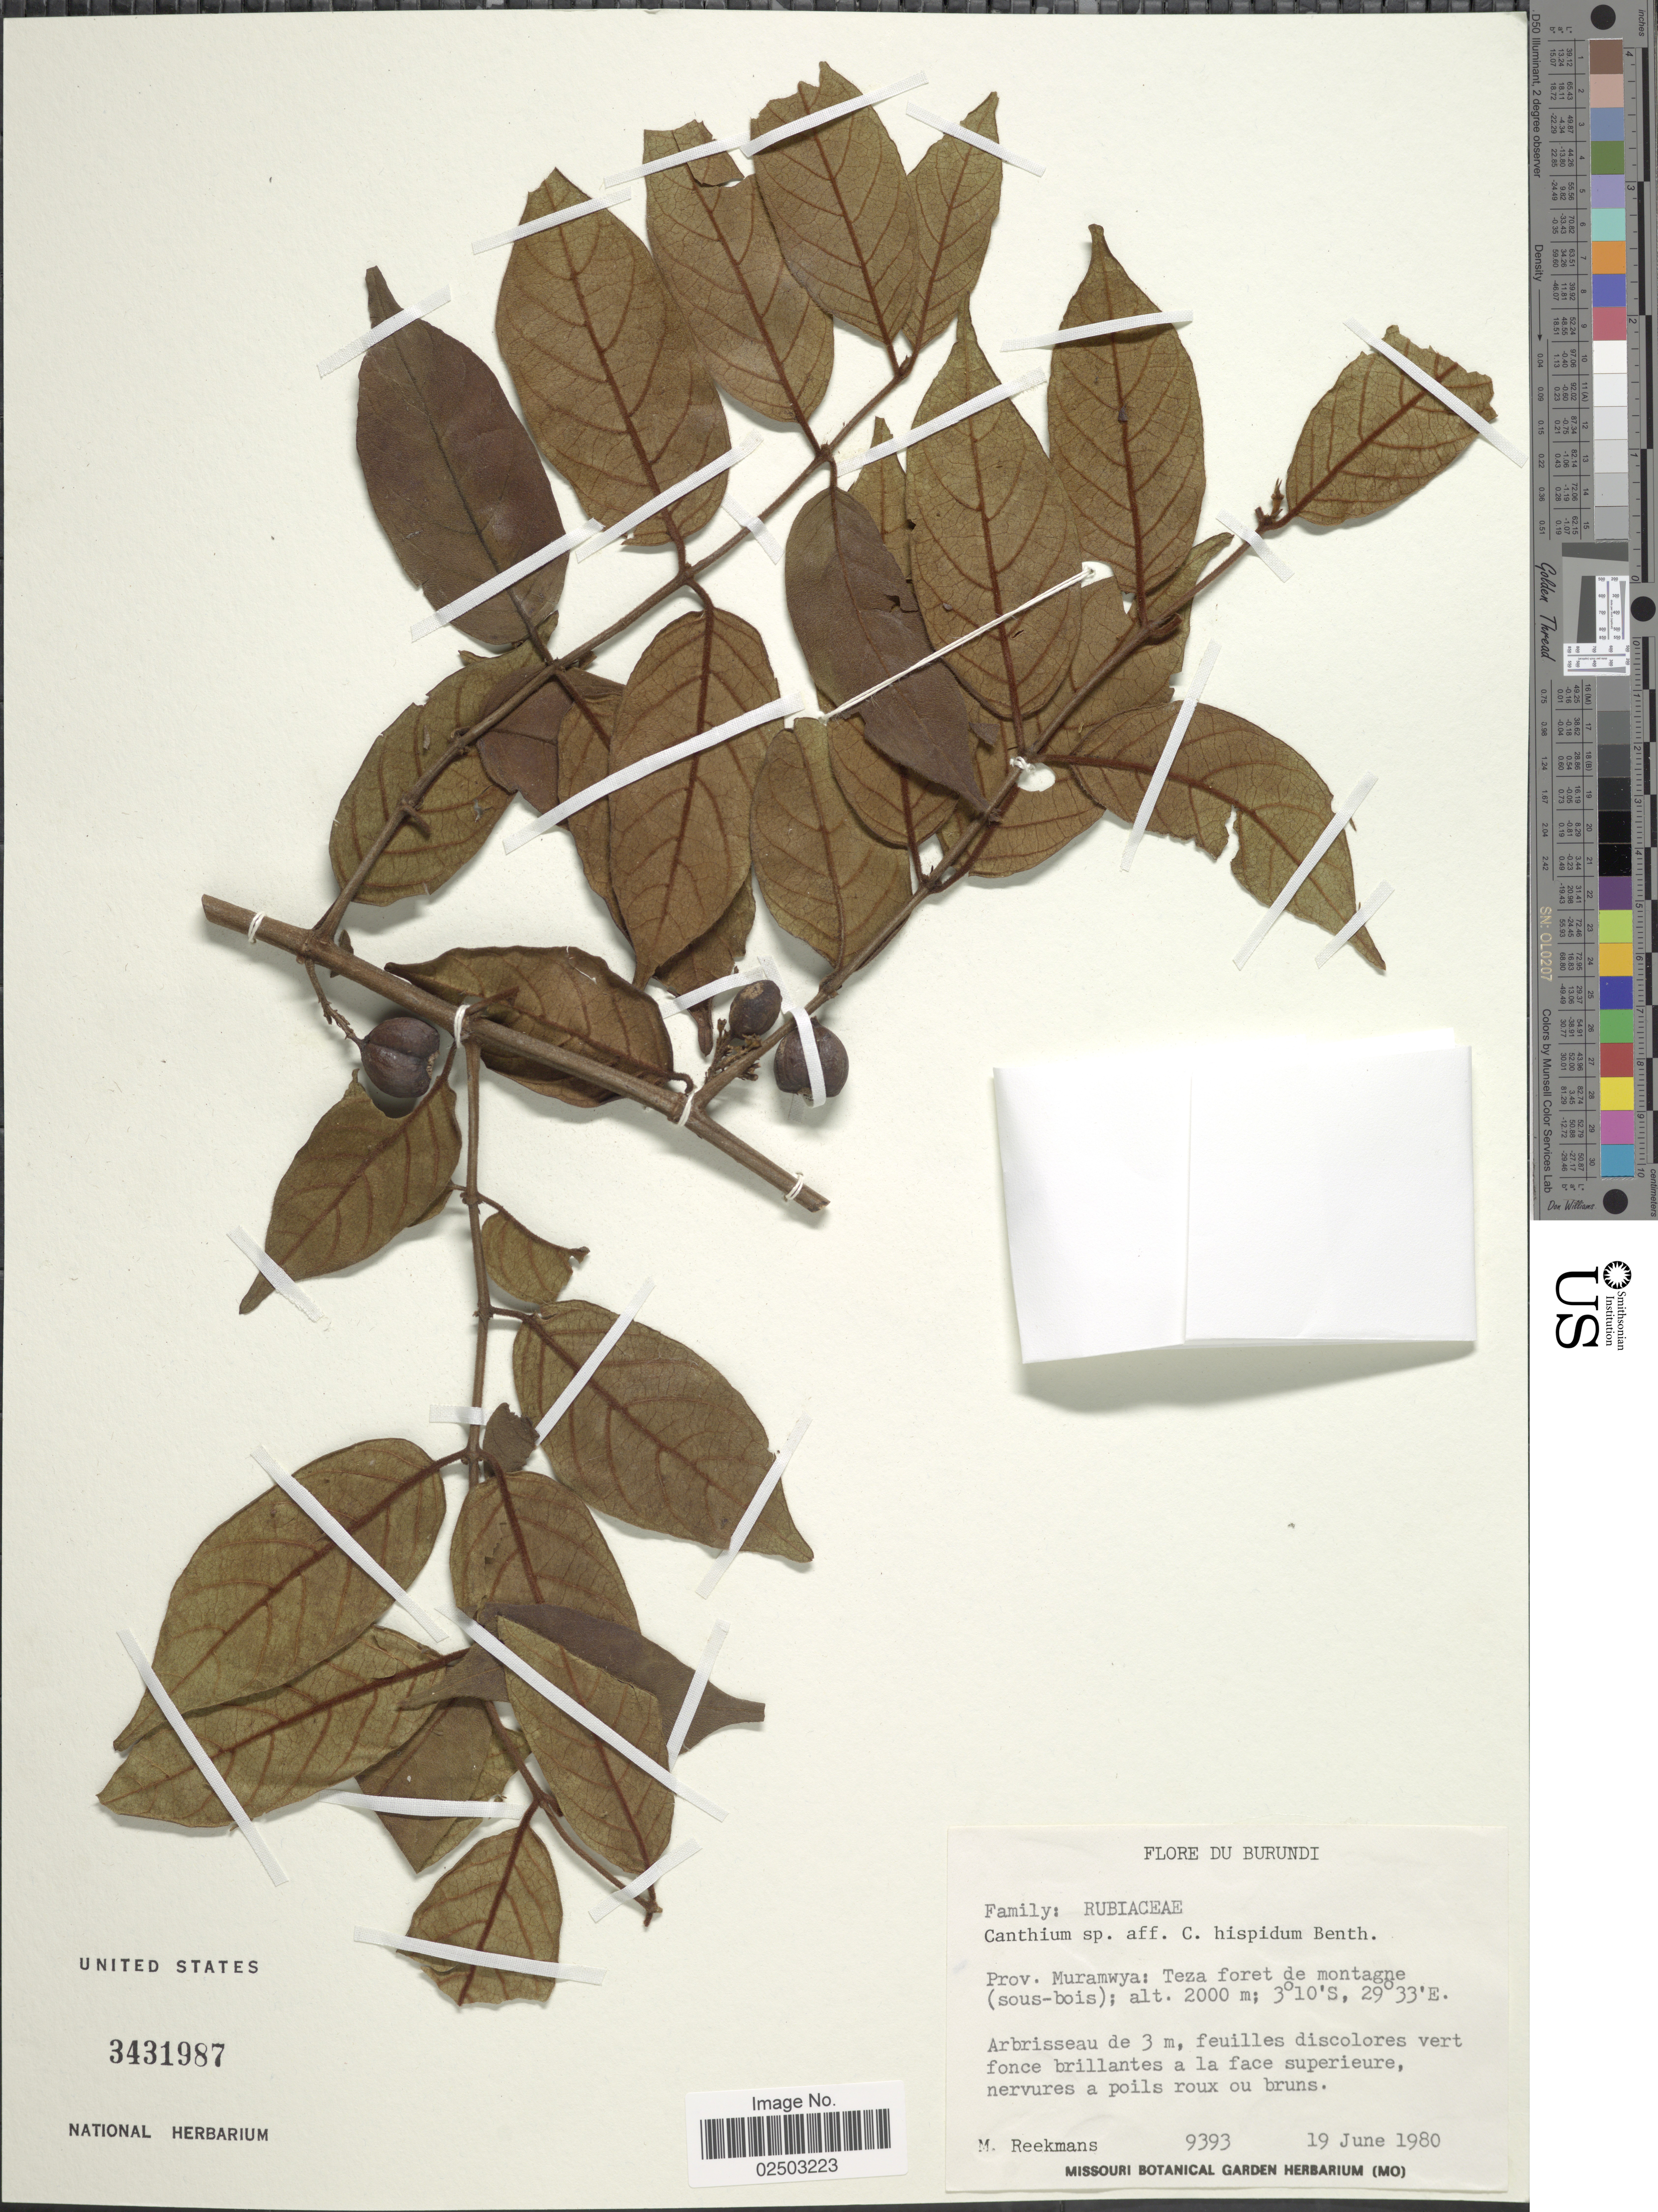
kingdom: Plantae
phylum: Tracheophyta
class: Magnoliopsida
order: Gentianales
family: Rubiaceae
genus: Canthium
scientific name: Canthium hispidum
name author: Benth.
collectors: M. Reekmans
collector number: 9393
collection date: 1980-06-19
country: Burundi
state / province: Muramvya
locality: Teza foret de montagne 9sous-bois)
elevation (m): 2000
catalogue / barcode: US 3431987